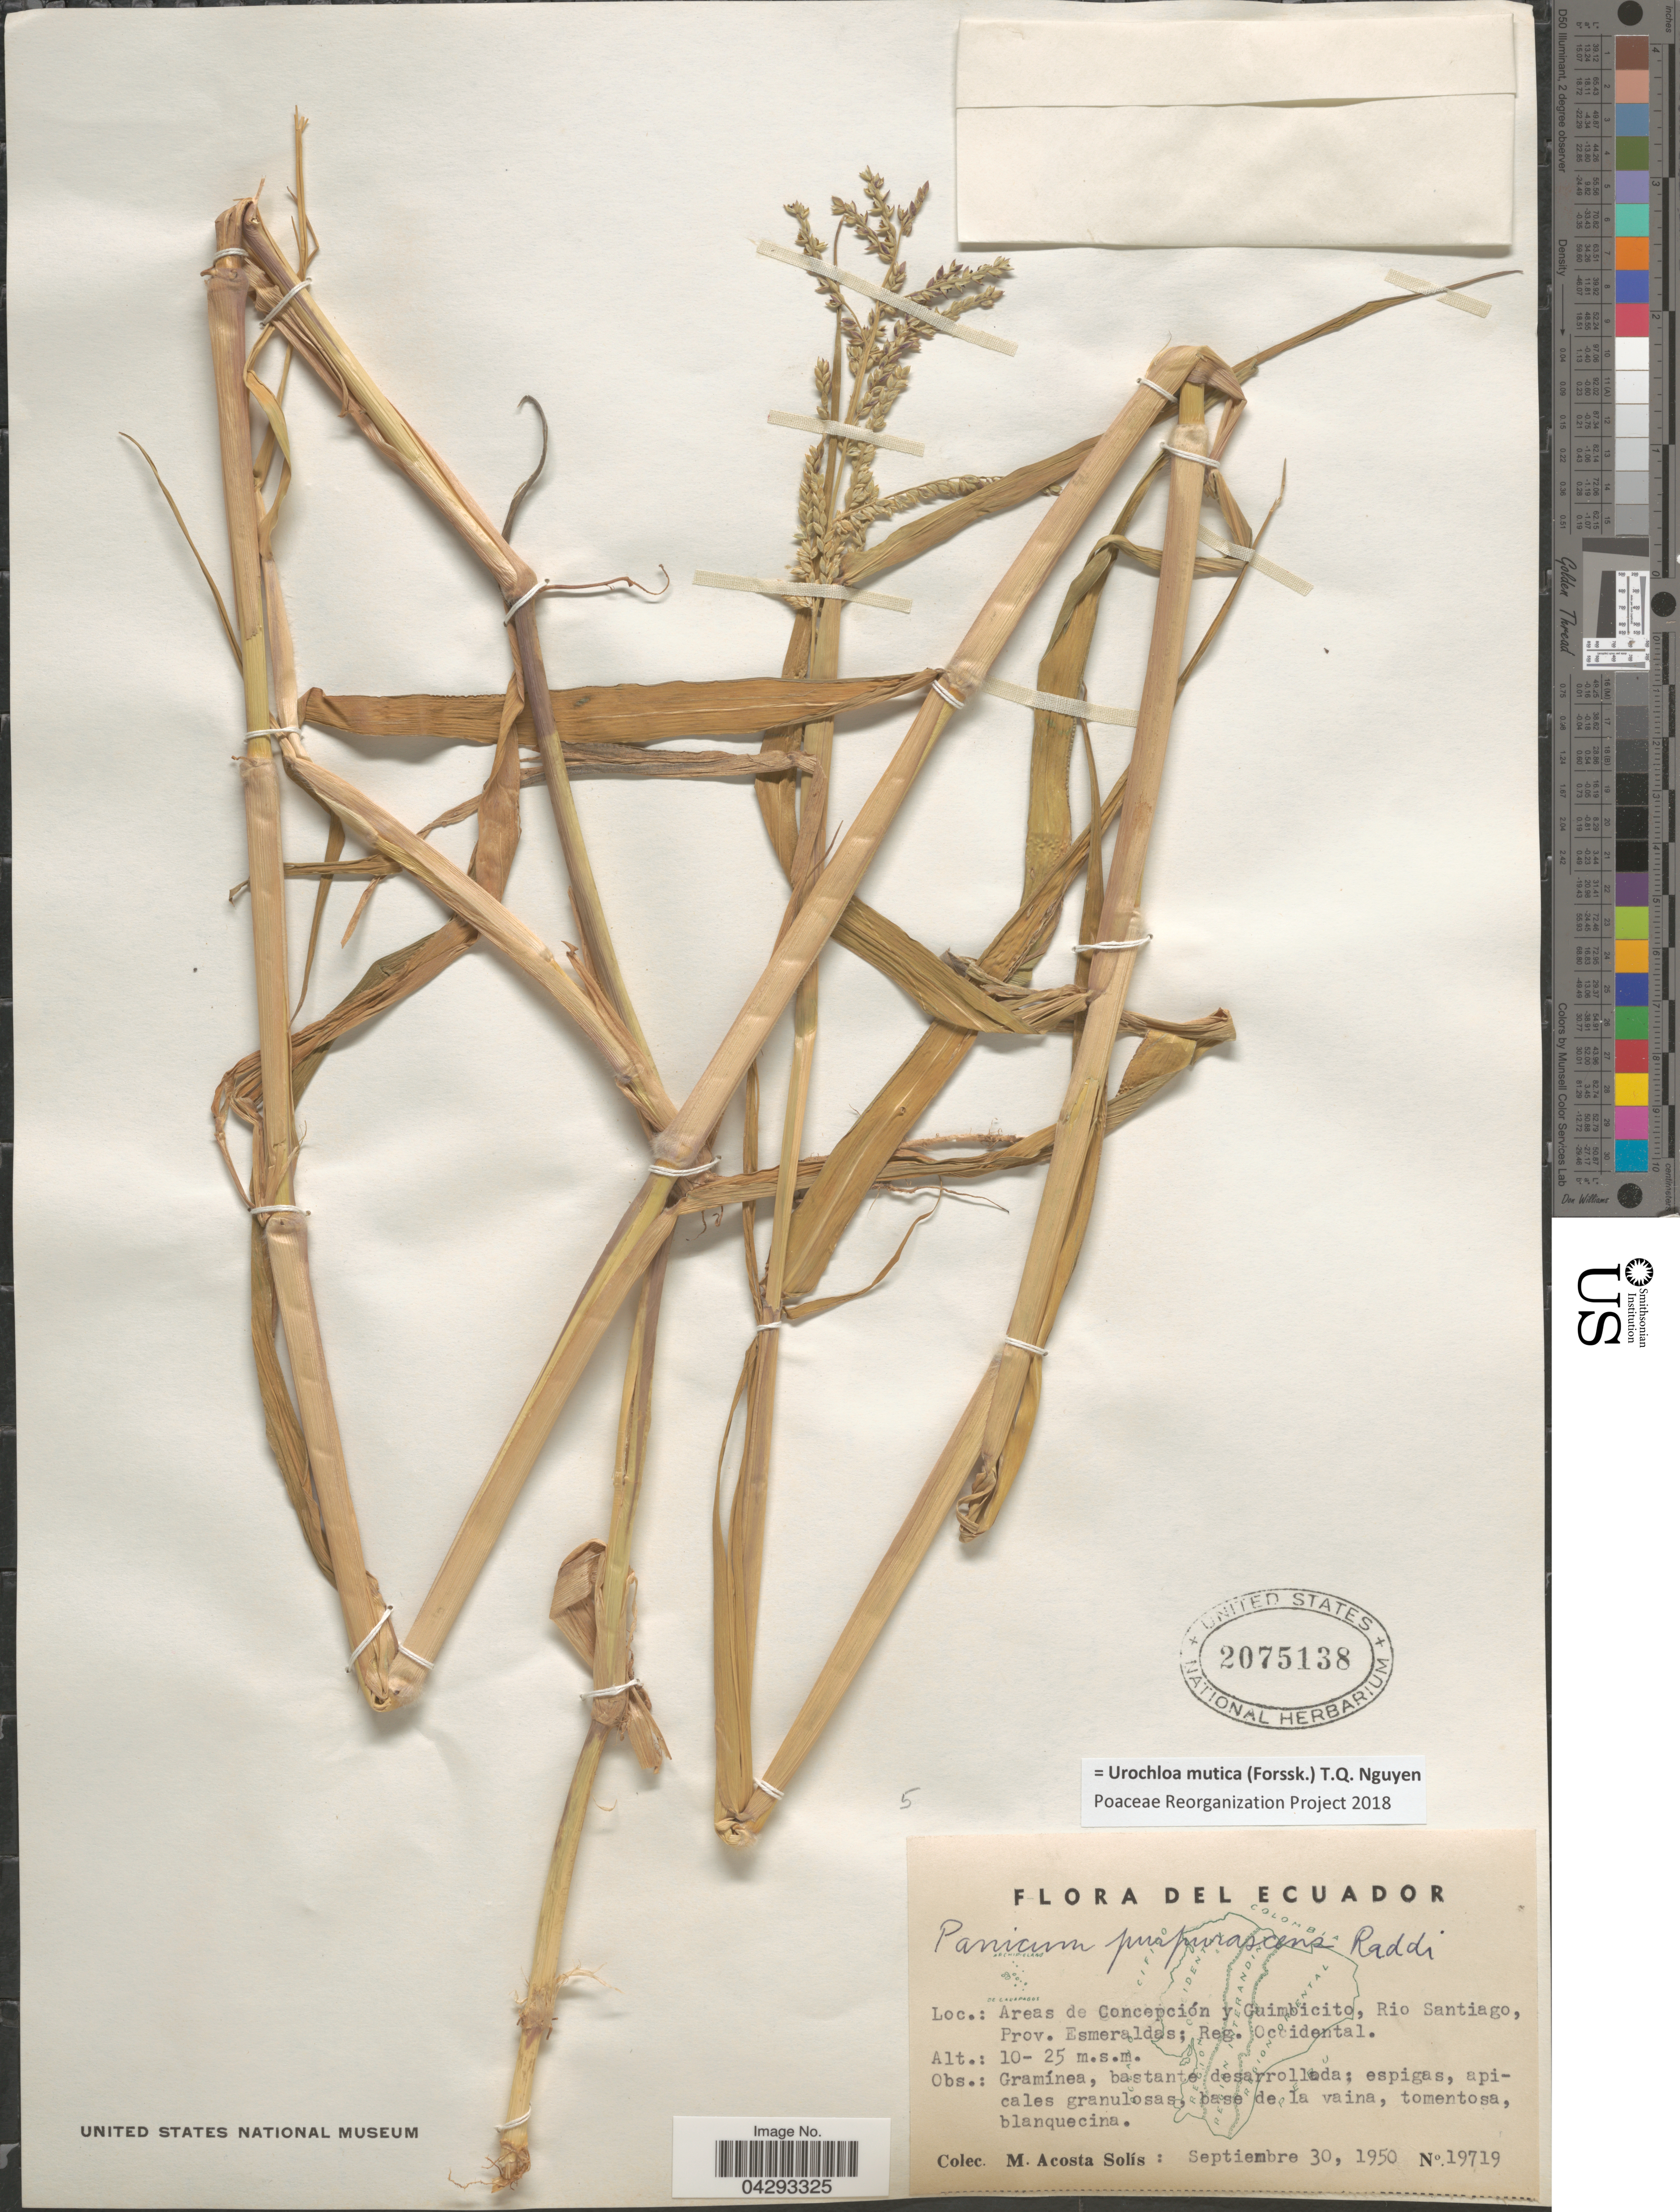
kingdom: Plantae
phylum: Tracheophyta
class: Liliopsida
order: Poales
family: Poaceae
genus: Urochloa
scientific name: Urochloa mutica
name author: (Forssk.) T.Q. Nguyen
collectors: M. Acosta Solis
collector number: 19719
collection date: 1950-09-30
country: Ecuador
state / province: Esmeraldas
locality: Areas de Concepción y Guimbicito, Rio Santiago; Reg. Occidental.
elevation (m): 10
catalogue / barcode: US 2075138